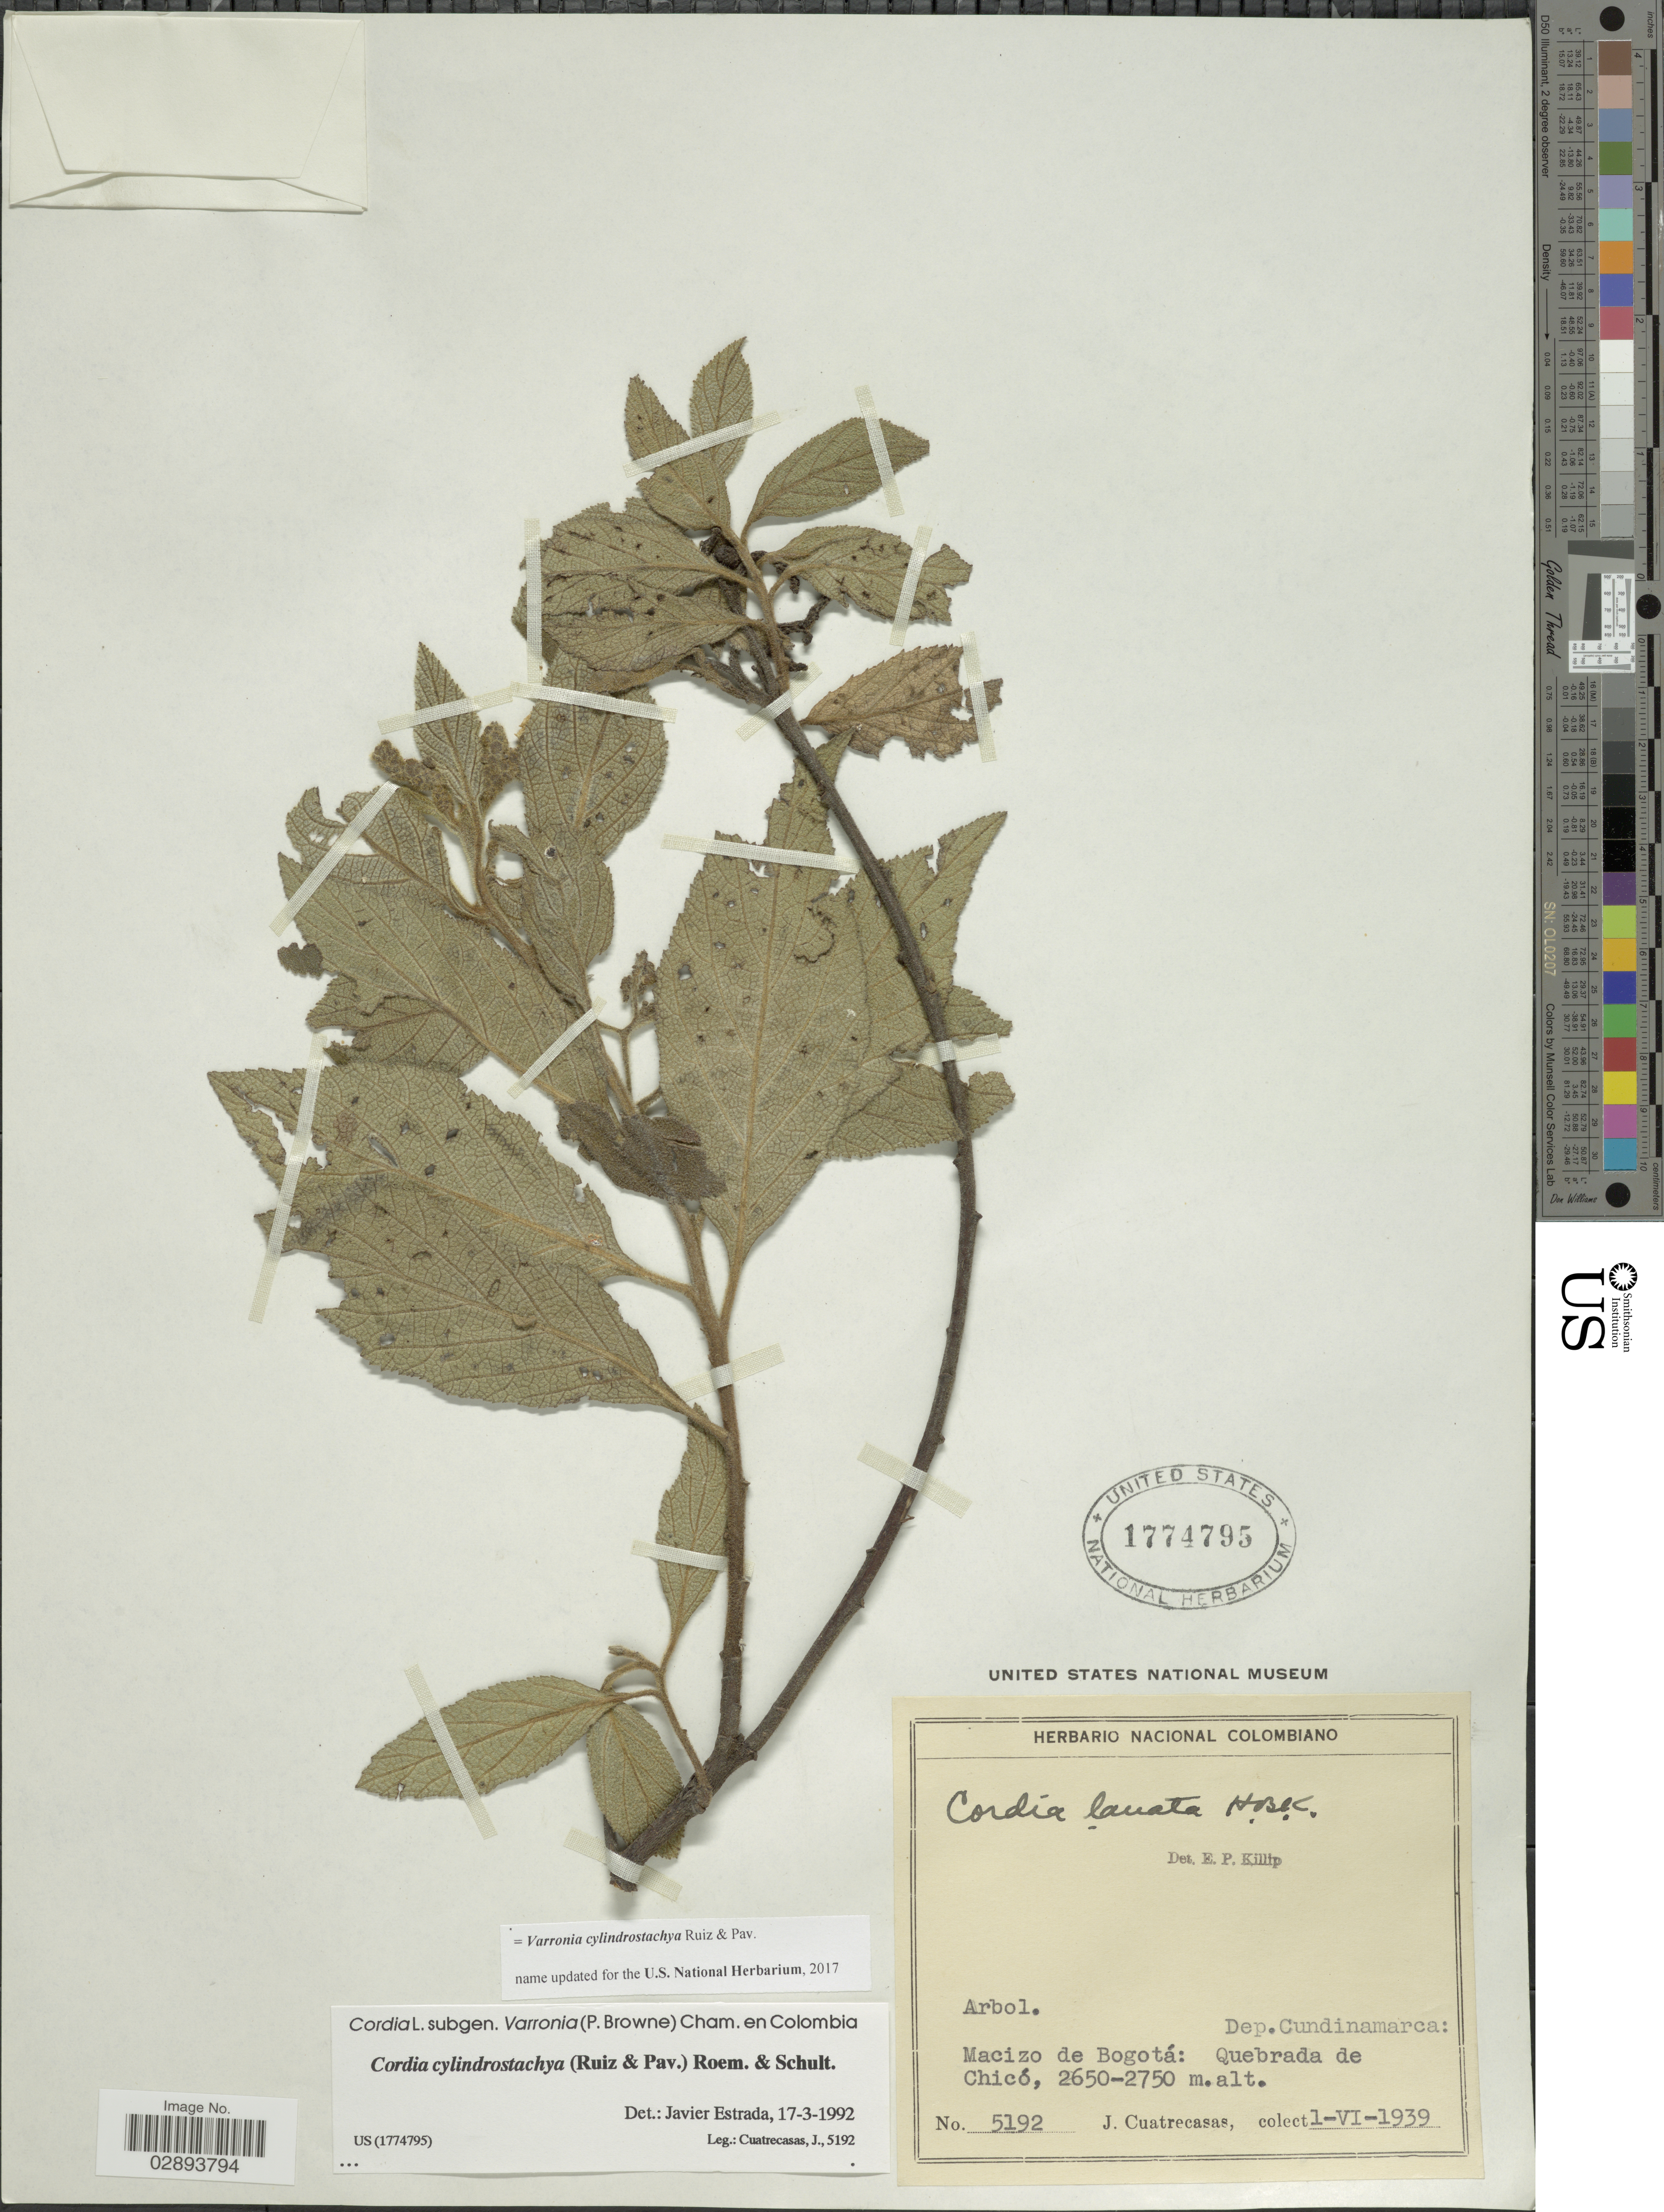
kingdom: Plantae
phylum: Tracheophyta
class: Magnoliopsida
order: Boraginales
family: Cordiaceae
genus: Varronia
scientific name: Varronia cylindrostachya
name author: Ruiz & Pav.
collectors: J. Cuatrecasas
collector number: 5192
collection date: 1939-06-01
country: Colombia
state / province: Cundinamarca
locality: Dep. Cundinamarca, Macizo de Bogotá, Quebrada de Chicó.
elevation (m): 2650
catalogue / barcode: US 1774795